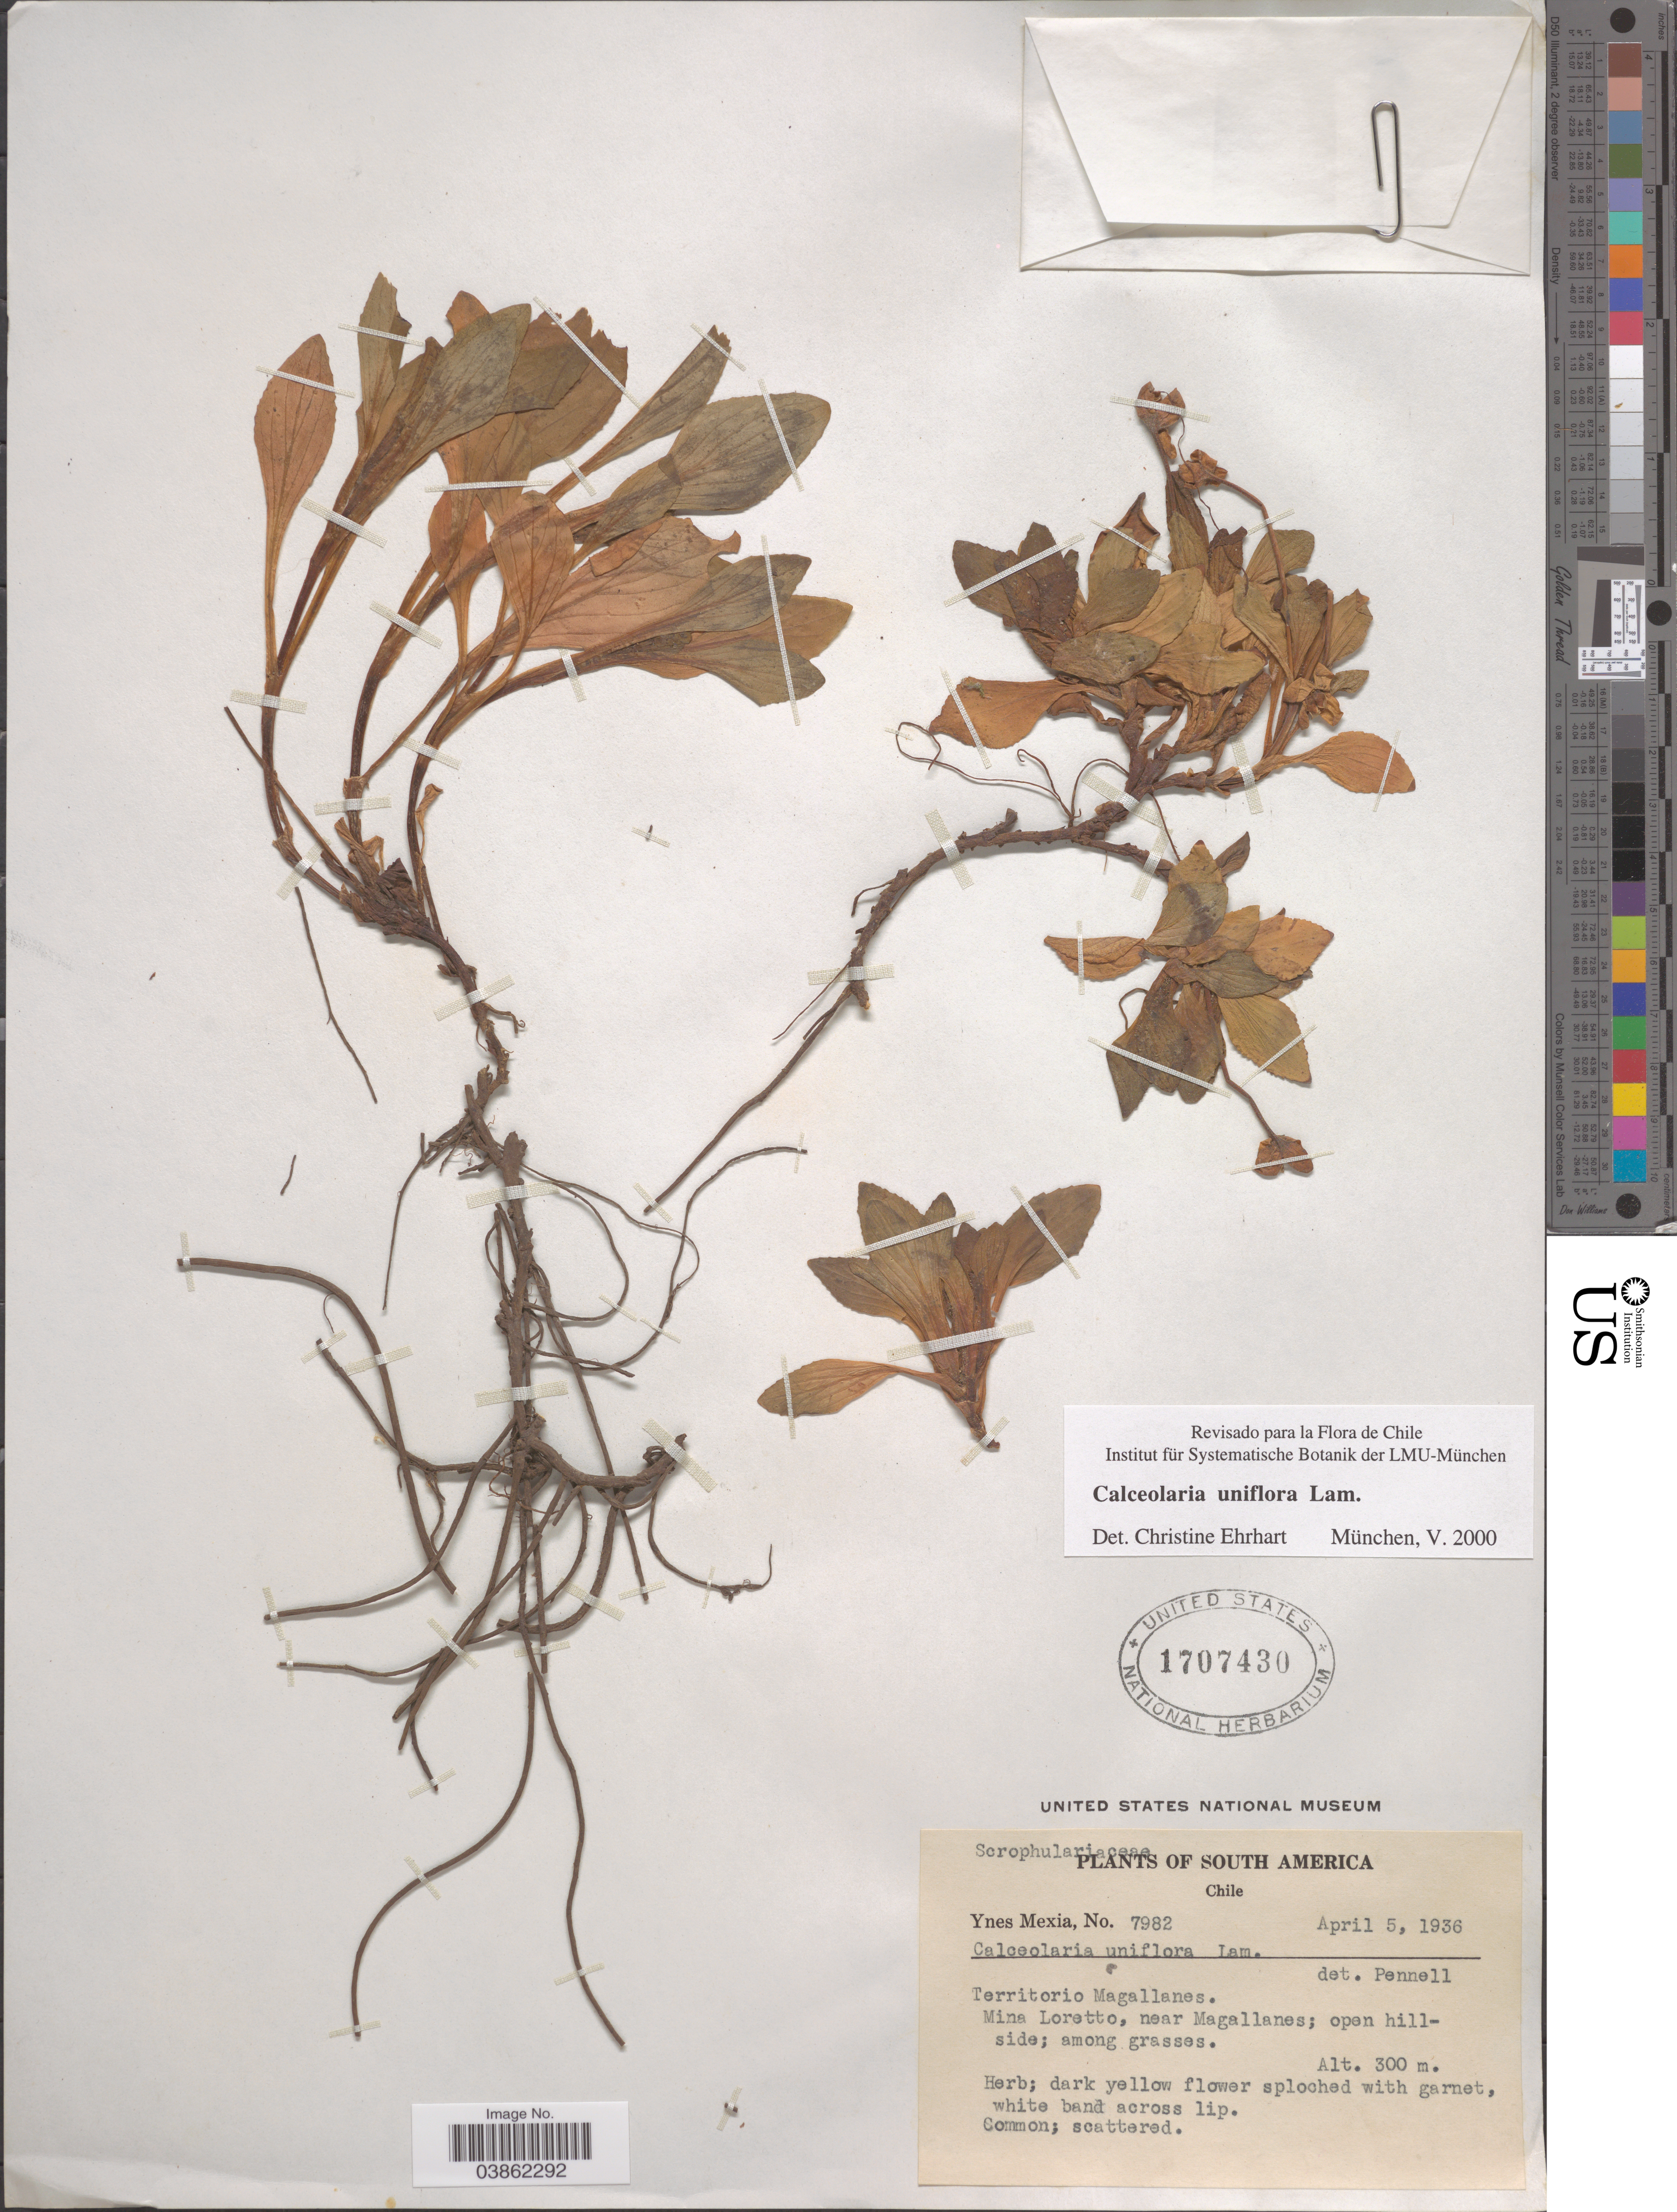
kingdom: Plantae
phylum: Tracheophyta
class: Magnoliopsida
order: Lamiales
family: Calceolariaceae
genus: Calceolaria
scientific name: Calceolaria uniflora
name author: Lam.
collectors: Y. Mexia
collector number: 7982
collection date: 1936-04-05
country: Chile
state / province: Magallanes y de la Antártica Chilena (XII)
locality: Territorio Magallanes. Mina Loretto, near Magallanes.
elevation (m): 300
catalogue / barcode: US 1707430